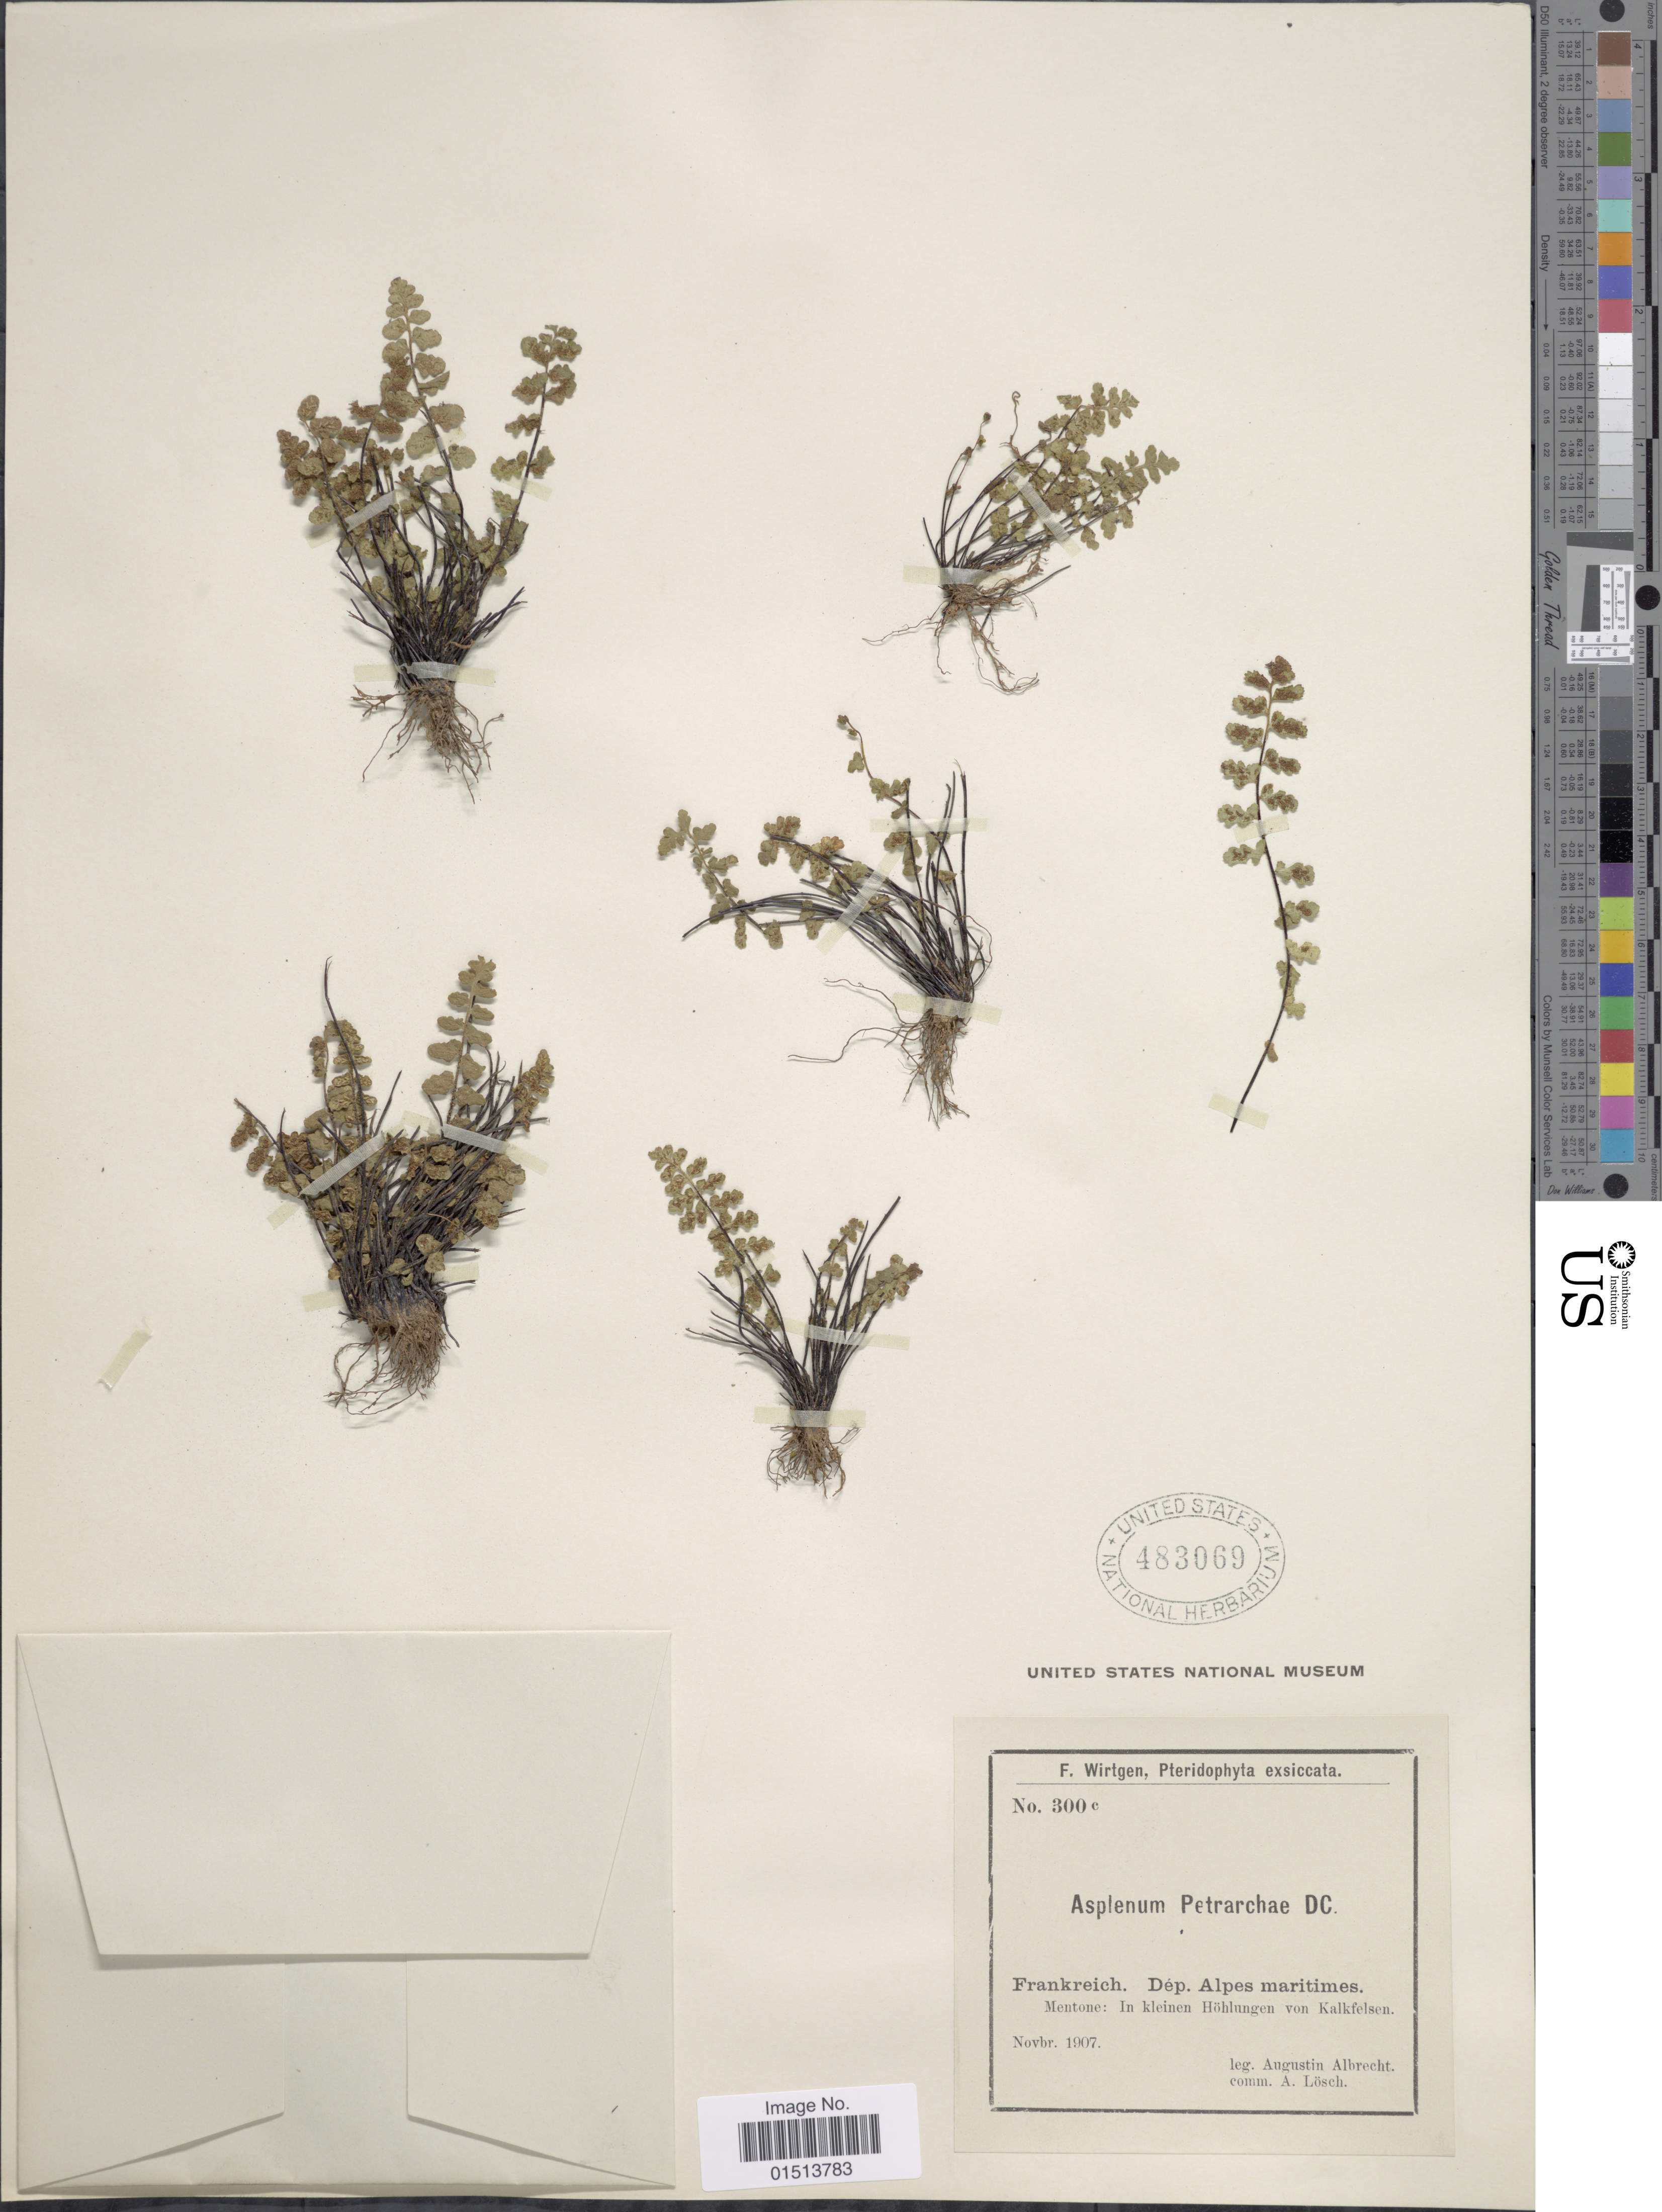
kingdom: Plantae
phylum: Tracheophyta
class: Polypodiopsida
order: Polypodiales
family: Aspleniaceae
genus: Asplenium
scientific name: Asplenium glandulosum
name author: Loisel.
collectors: A. Augustin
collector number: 300c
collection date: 1907-11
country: France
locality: Dep. Alpes maritimes, Mentone: in kleinen Höhlungen von Kalkfelsen.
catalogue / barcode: US 483069